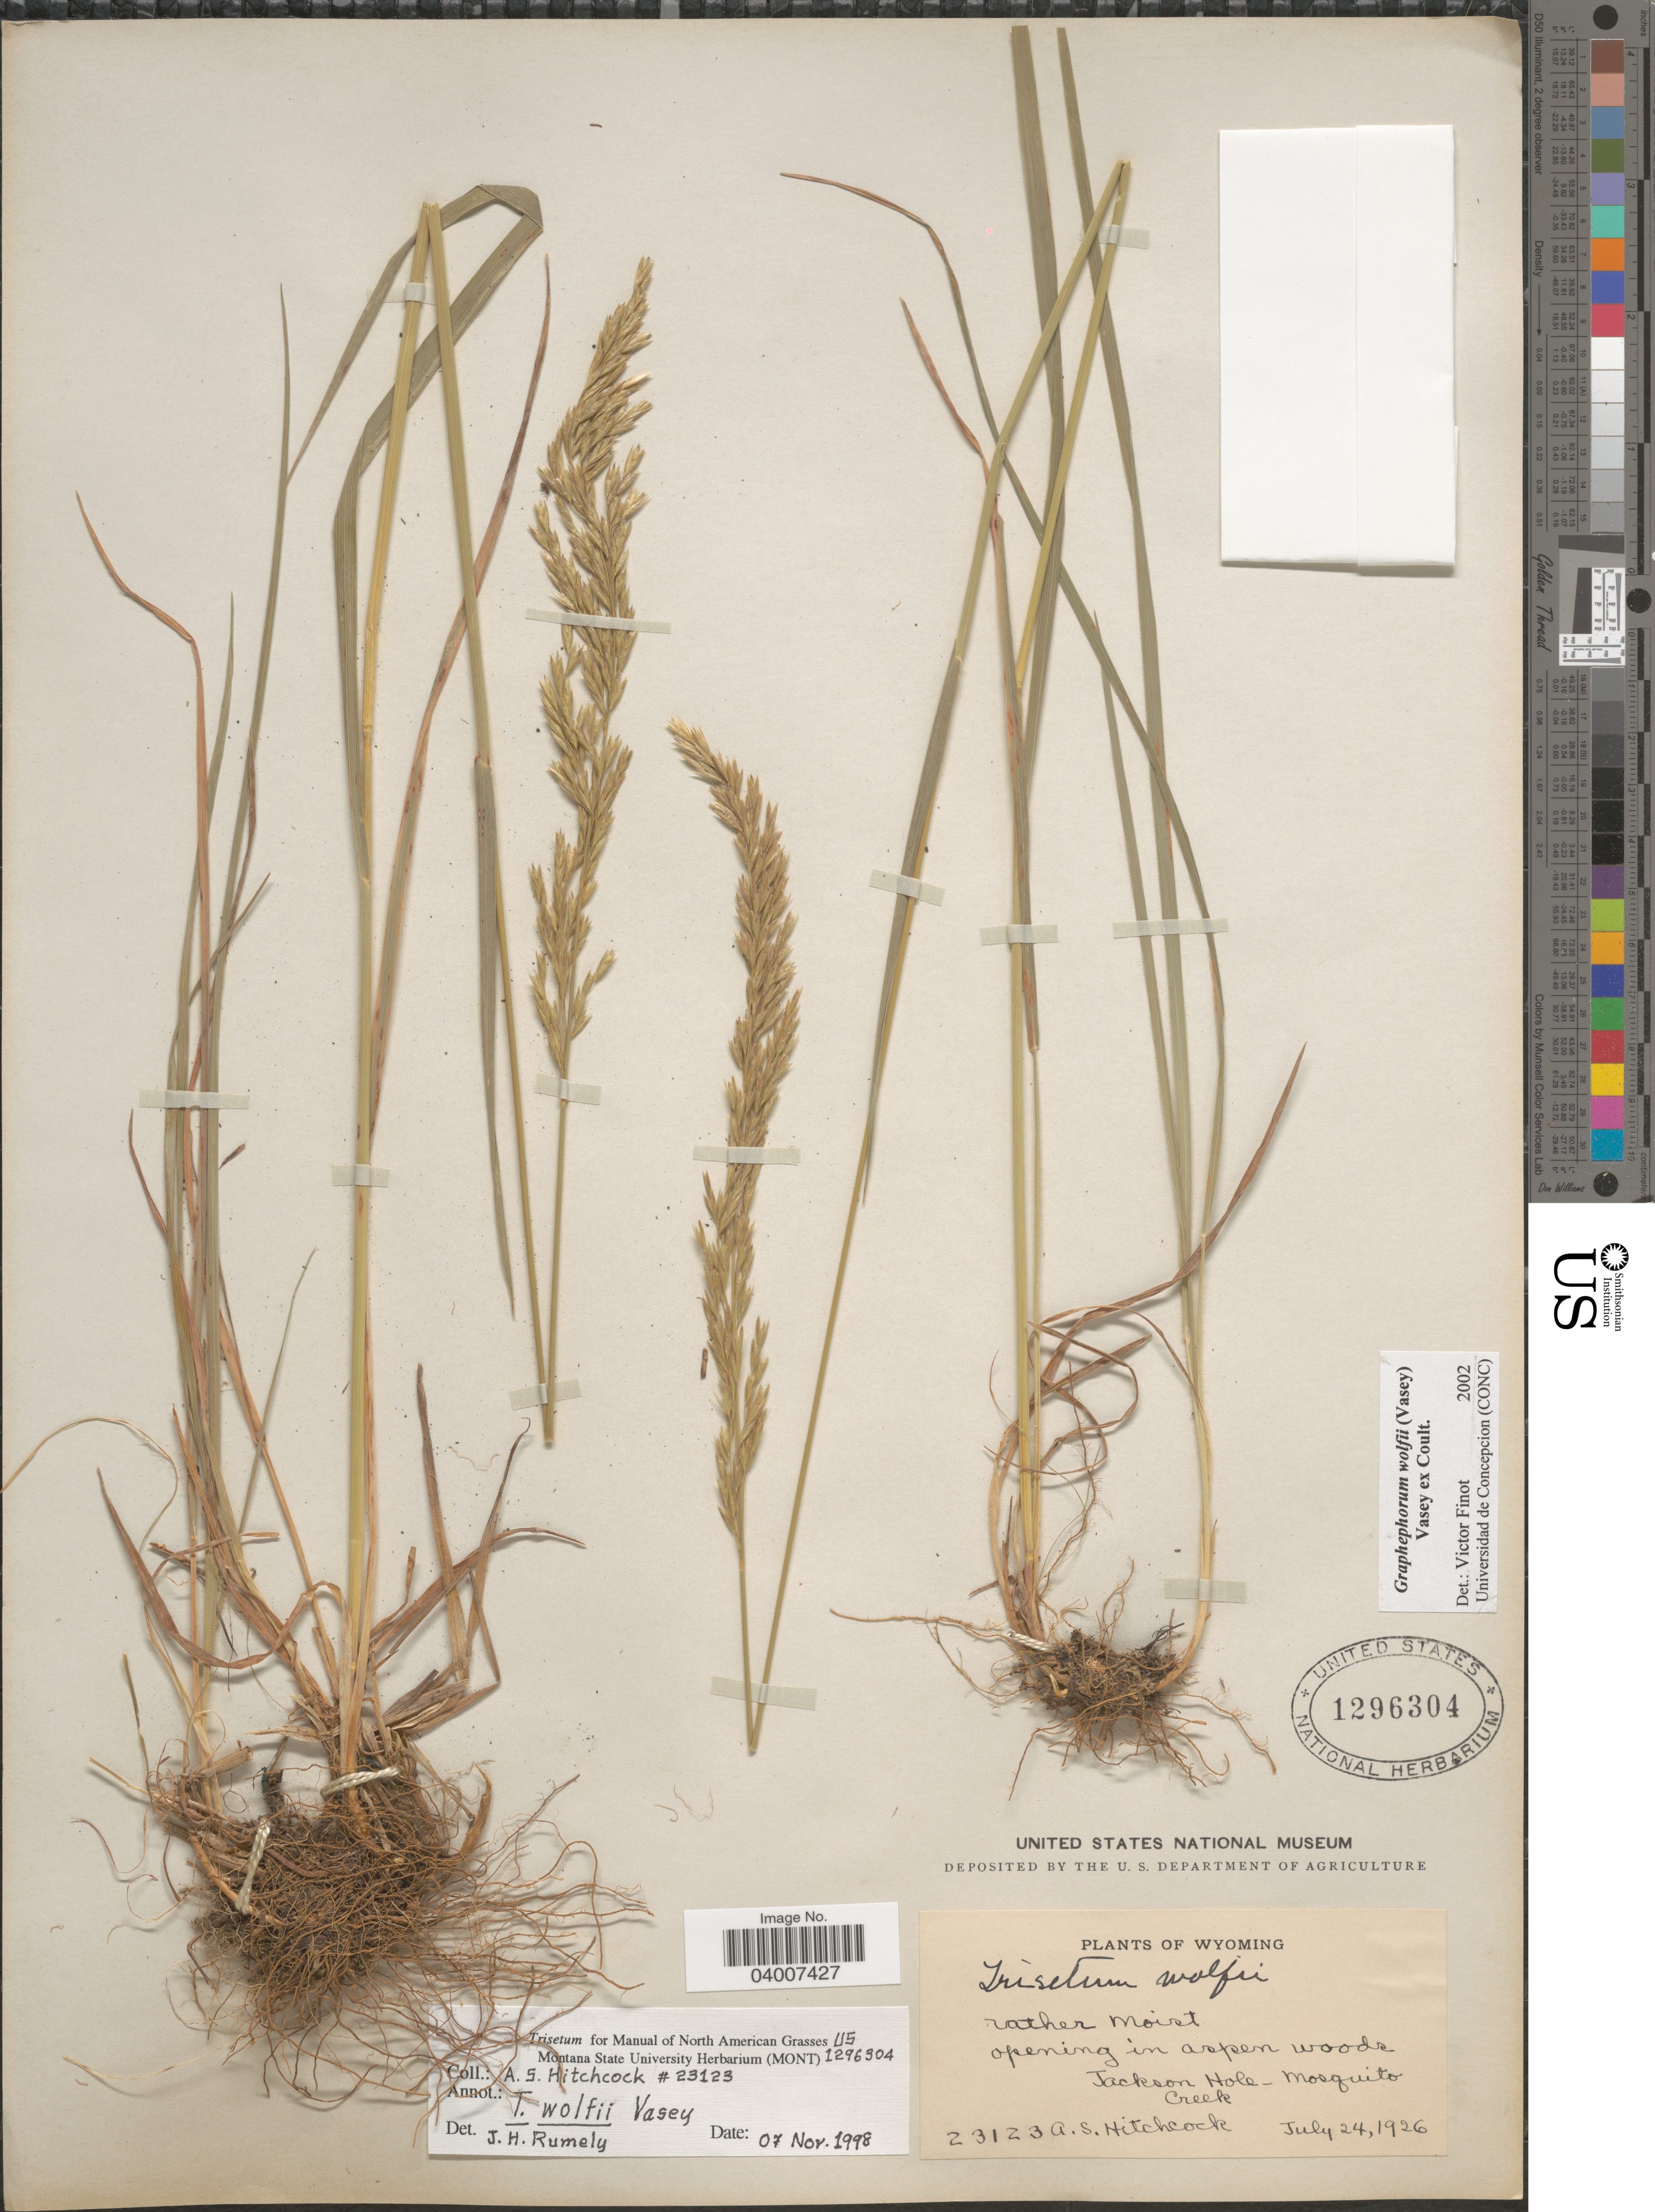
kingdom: Plantae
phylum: Tracheophyta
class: Liliopsida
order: Poales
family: Poaceae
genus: Graphephorum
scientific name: Graphephorum wolfii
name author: (E. Fourn.) Vasey ex Coult.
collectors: A. S. Hitchcock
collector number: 23123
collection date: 1926-07-24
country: United States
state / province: Wyoming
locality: Opening in aspen woods. Jakcson Hole - Mosquito Creek.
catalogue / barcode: US 1296304